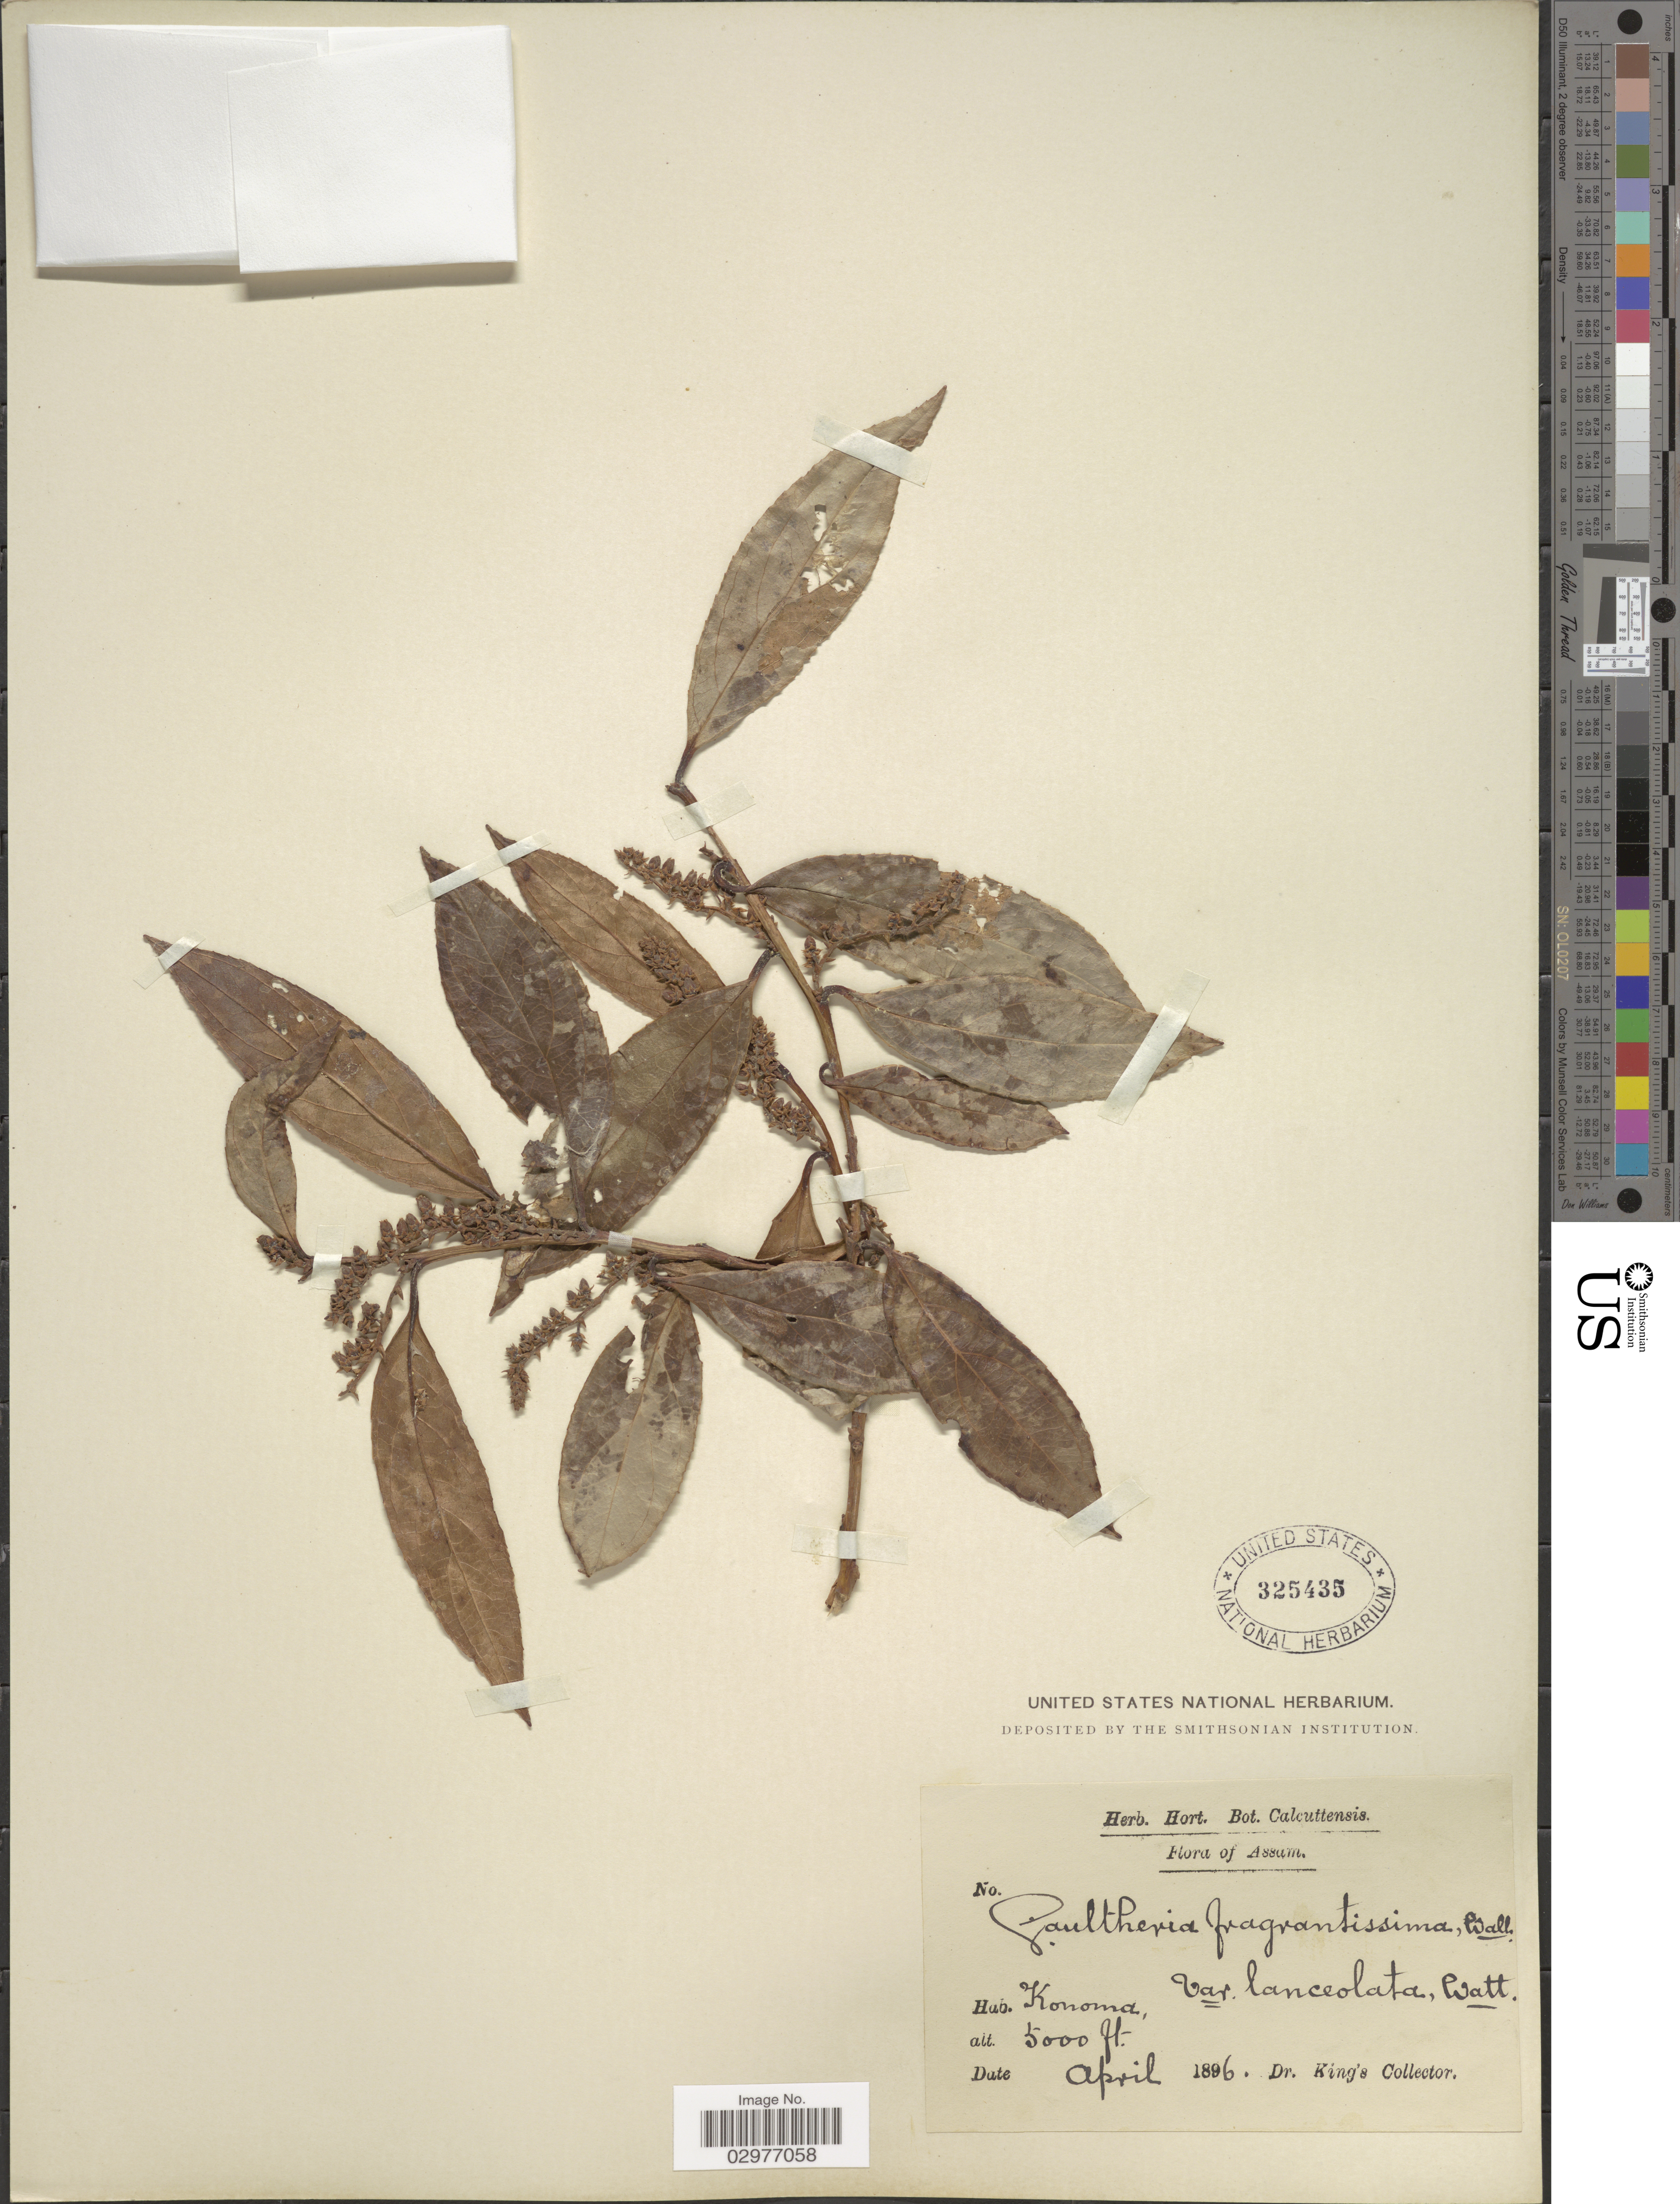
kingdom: Plantae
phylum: Tracheophyta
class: Magnoliopsida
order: Ericales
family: Ericaceae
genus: Gaultheria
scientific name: Gaultheria fragrantissima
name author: Wall.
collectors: Dr. King's collector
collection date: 1896-04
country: India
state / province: Assam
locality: Assam. Konoma.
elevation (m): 1524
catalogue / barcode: US 325435